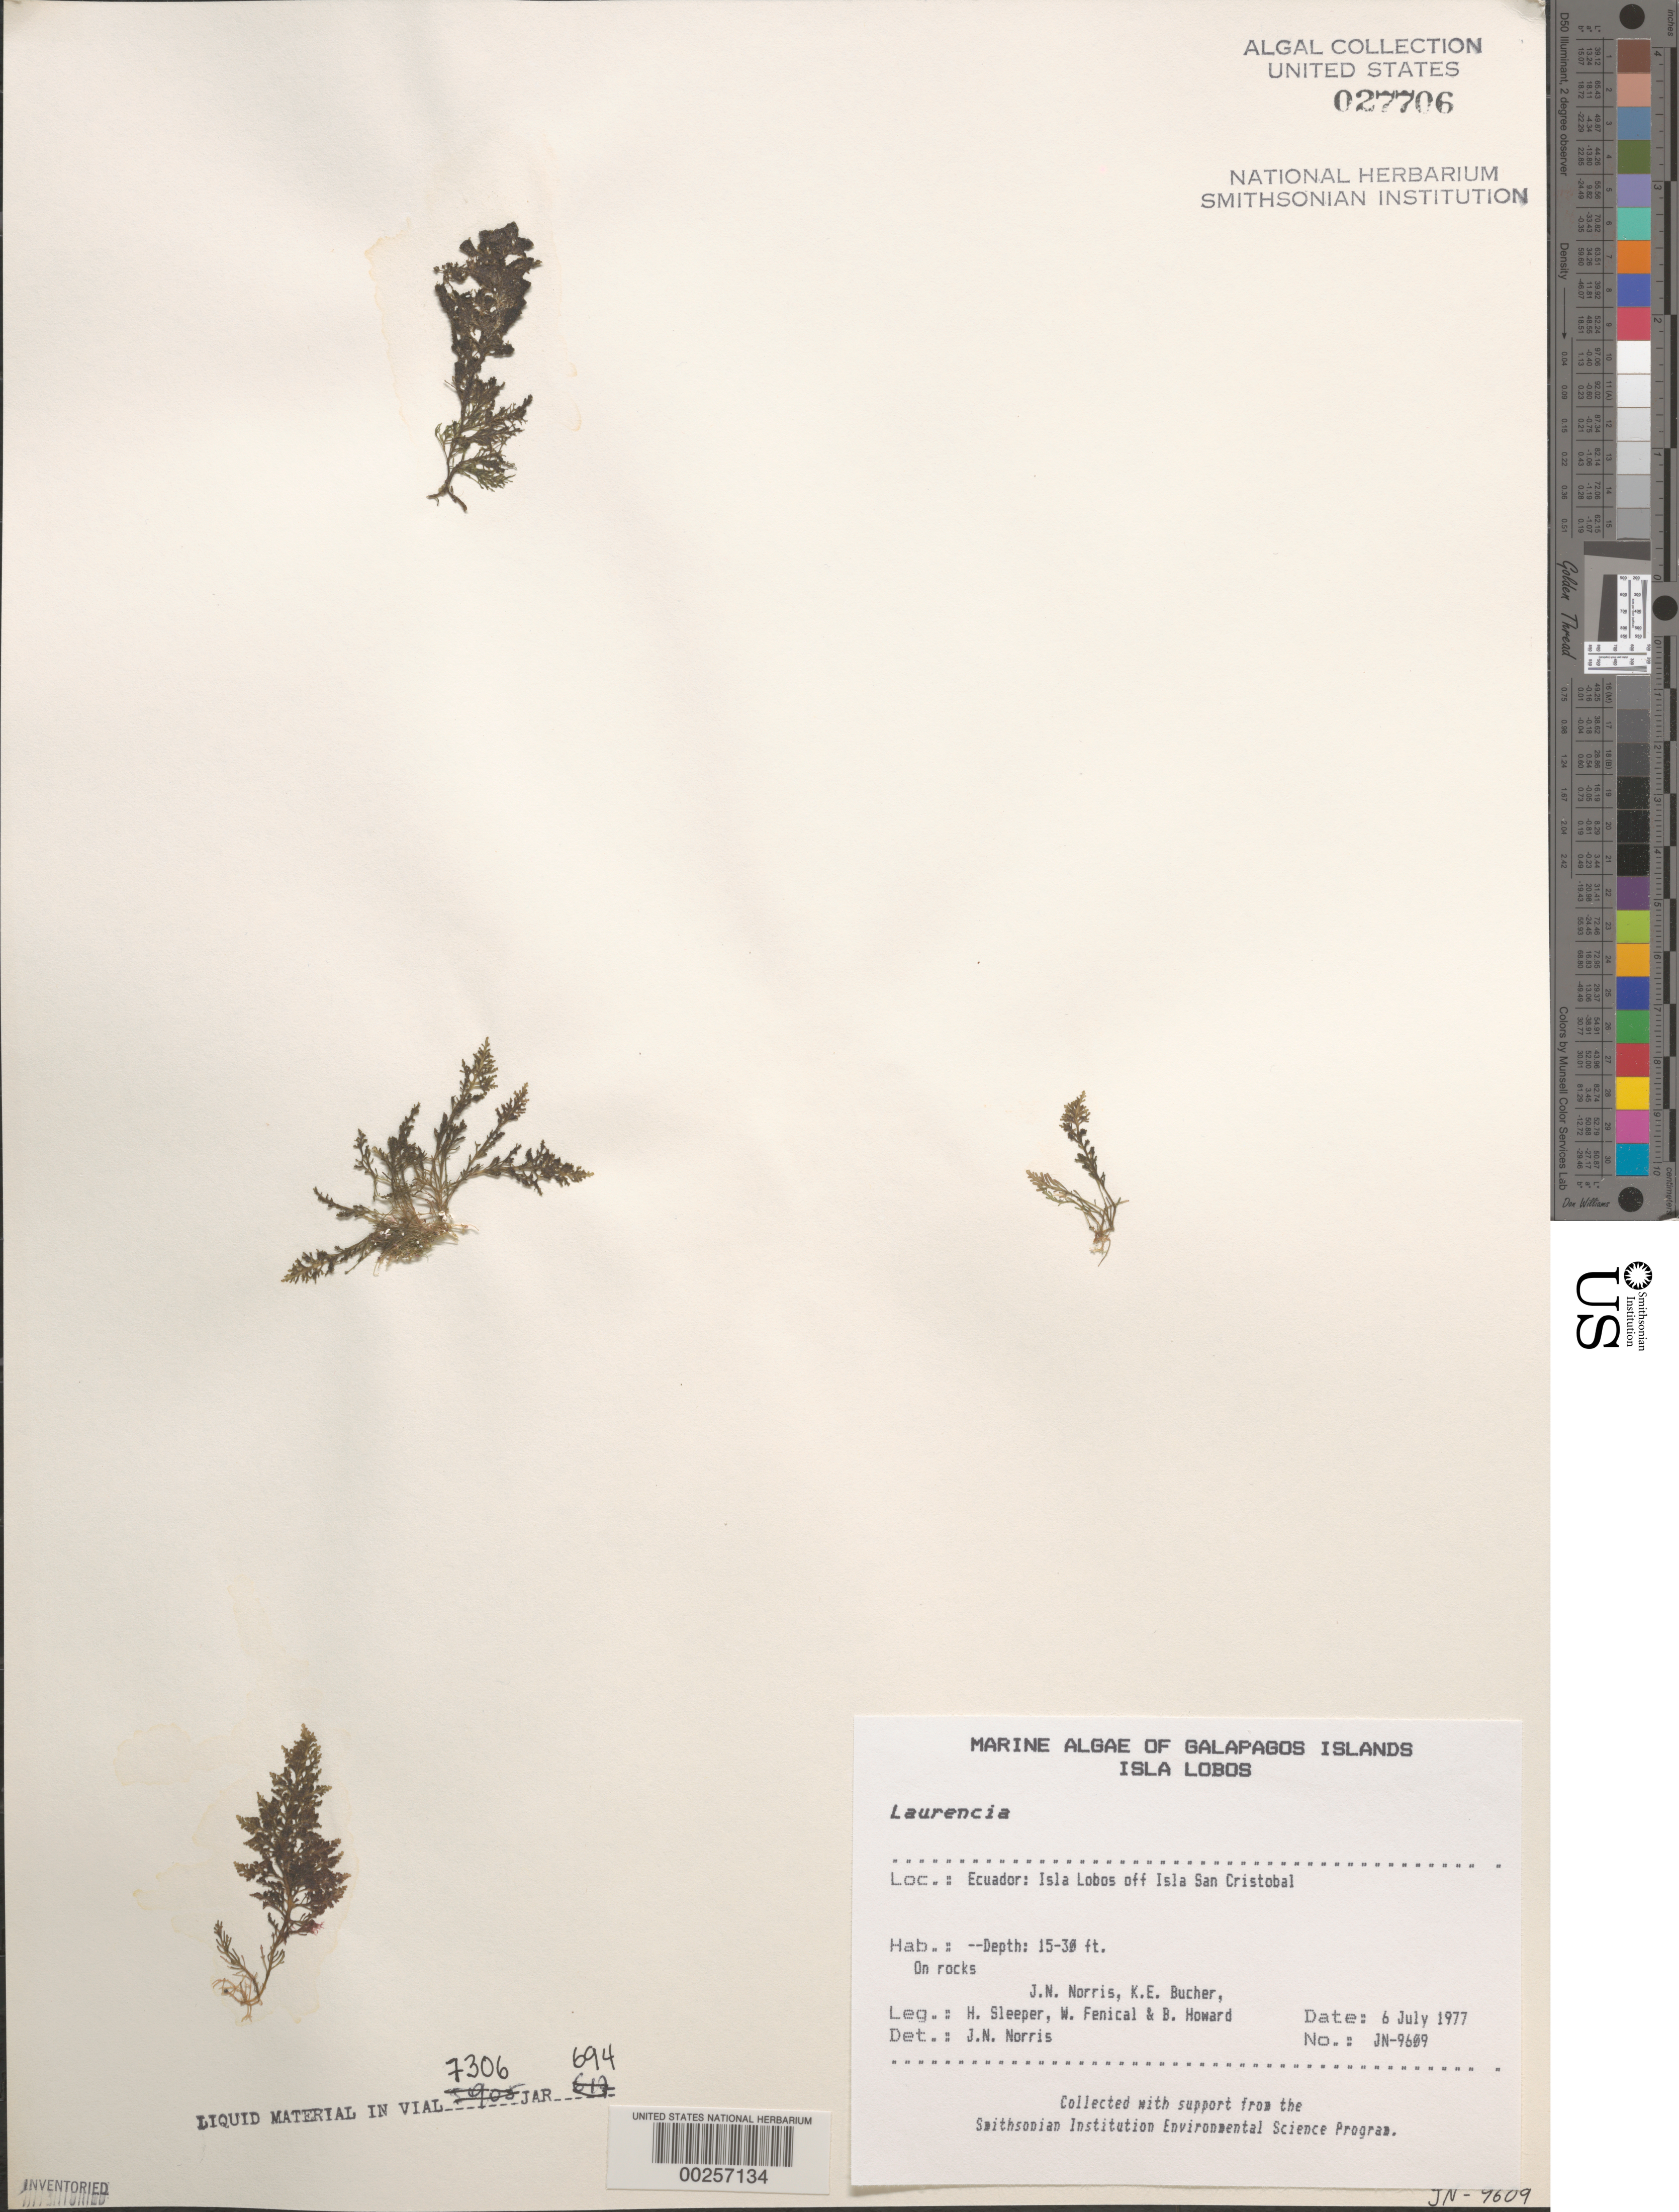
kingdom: Plantae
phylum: Rhodophyta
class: Florideophyceae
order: Ceramiales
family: Rhodomelaceae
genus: Laurencia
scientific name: Laurencia sp.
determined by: Norris, James N.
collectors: J. N. Norris, K. E. Bucher, H. Sleeper, W. Fenical & B. Howard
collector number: JN-9609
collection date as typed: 06 Jul 1977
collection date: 1977-07-06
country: Ecuador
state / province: Colón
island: Lobos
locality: Off Isla San Cristóbal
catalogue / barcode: US 27706